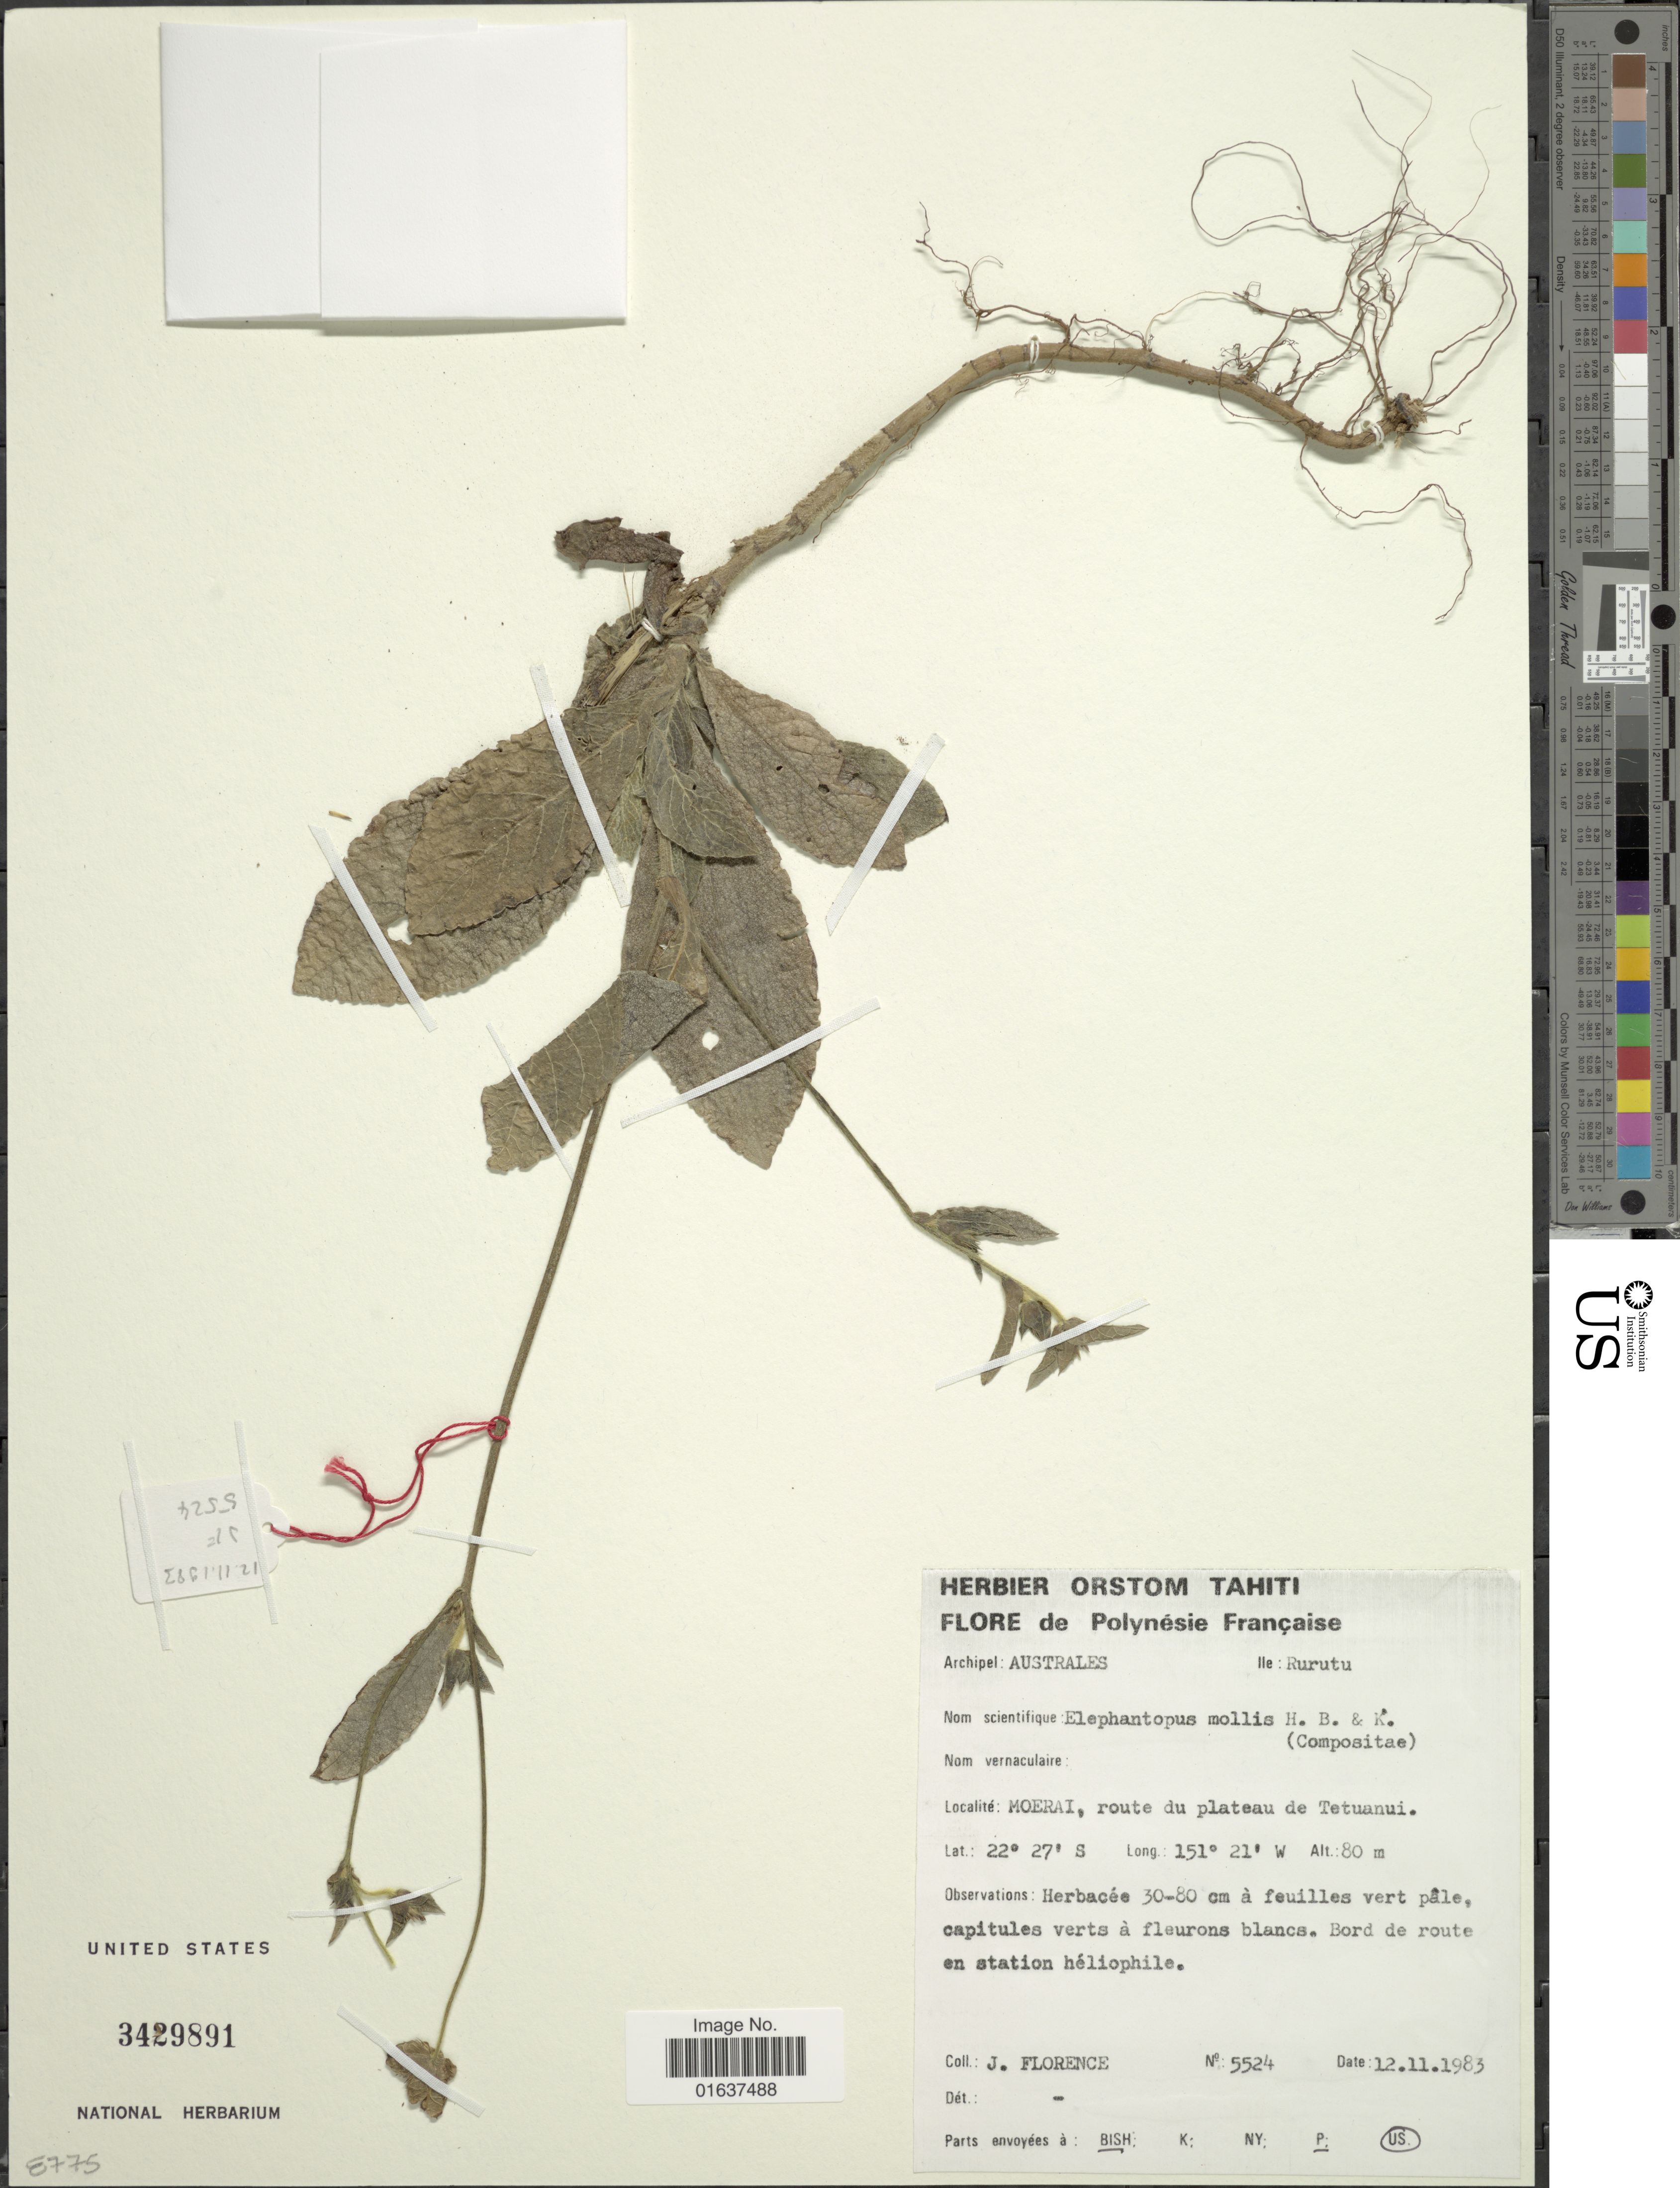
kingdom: Plantae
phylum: Tracheophyta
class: Magnoliopsida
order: Asterales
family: Asteraceae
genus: Elephantopus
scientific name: Elephantopus mollis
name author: Kunth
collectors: J. Florence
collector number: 5524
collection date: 1983-11-12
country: French Polynesia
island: Rurutu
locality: Tahiti. Moerai, route du plateau de Tetuanui. Ile: Rurutu. Archipel: Australis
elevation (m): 80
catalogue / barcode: US 3429891